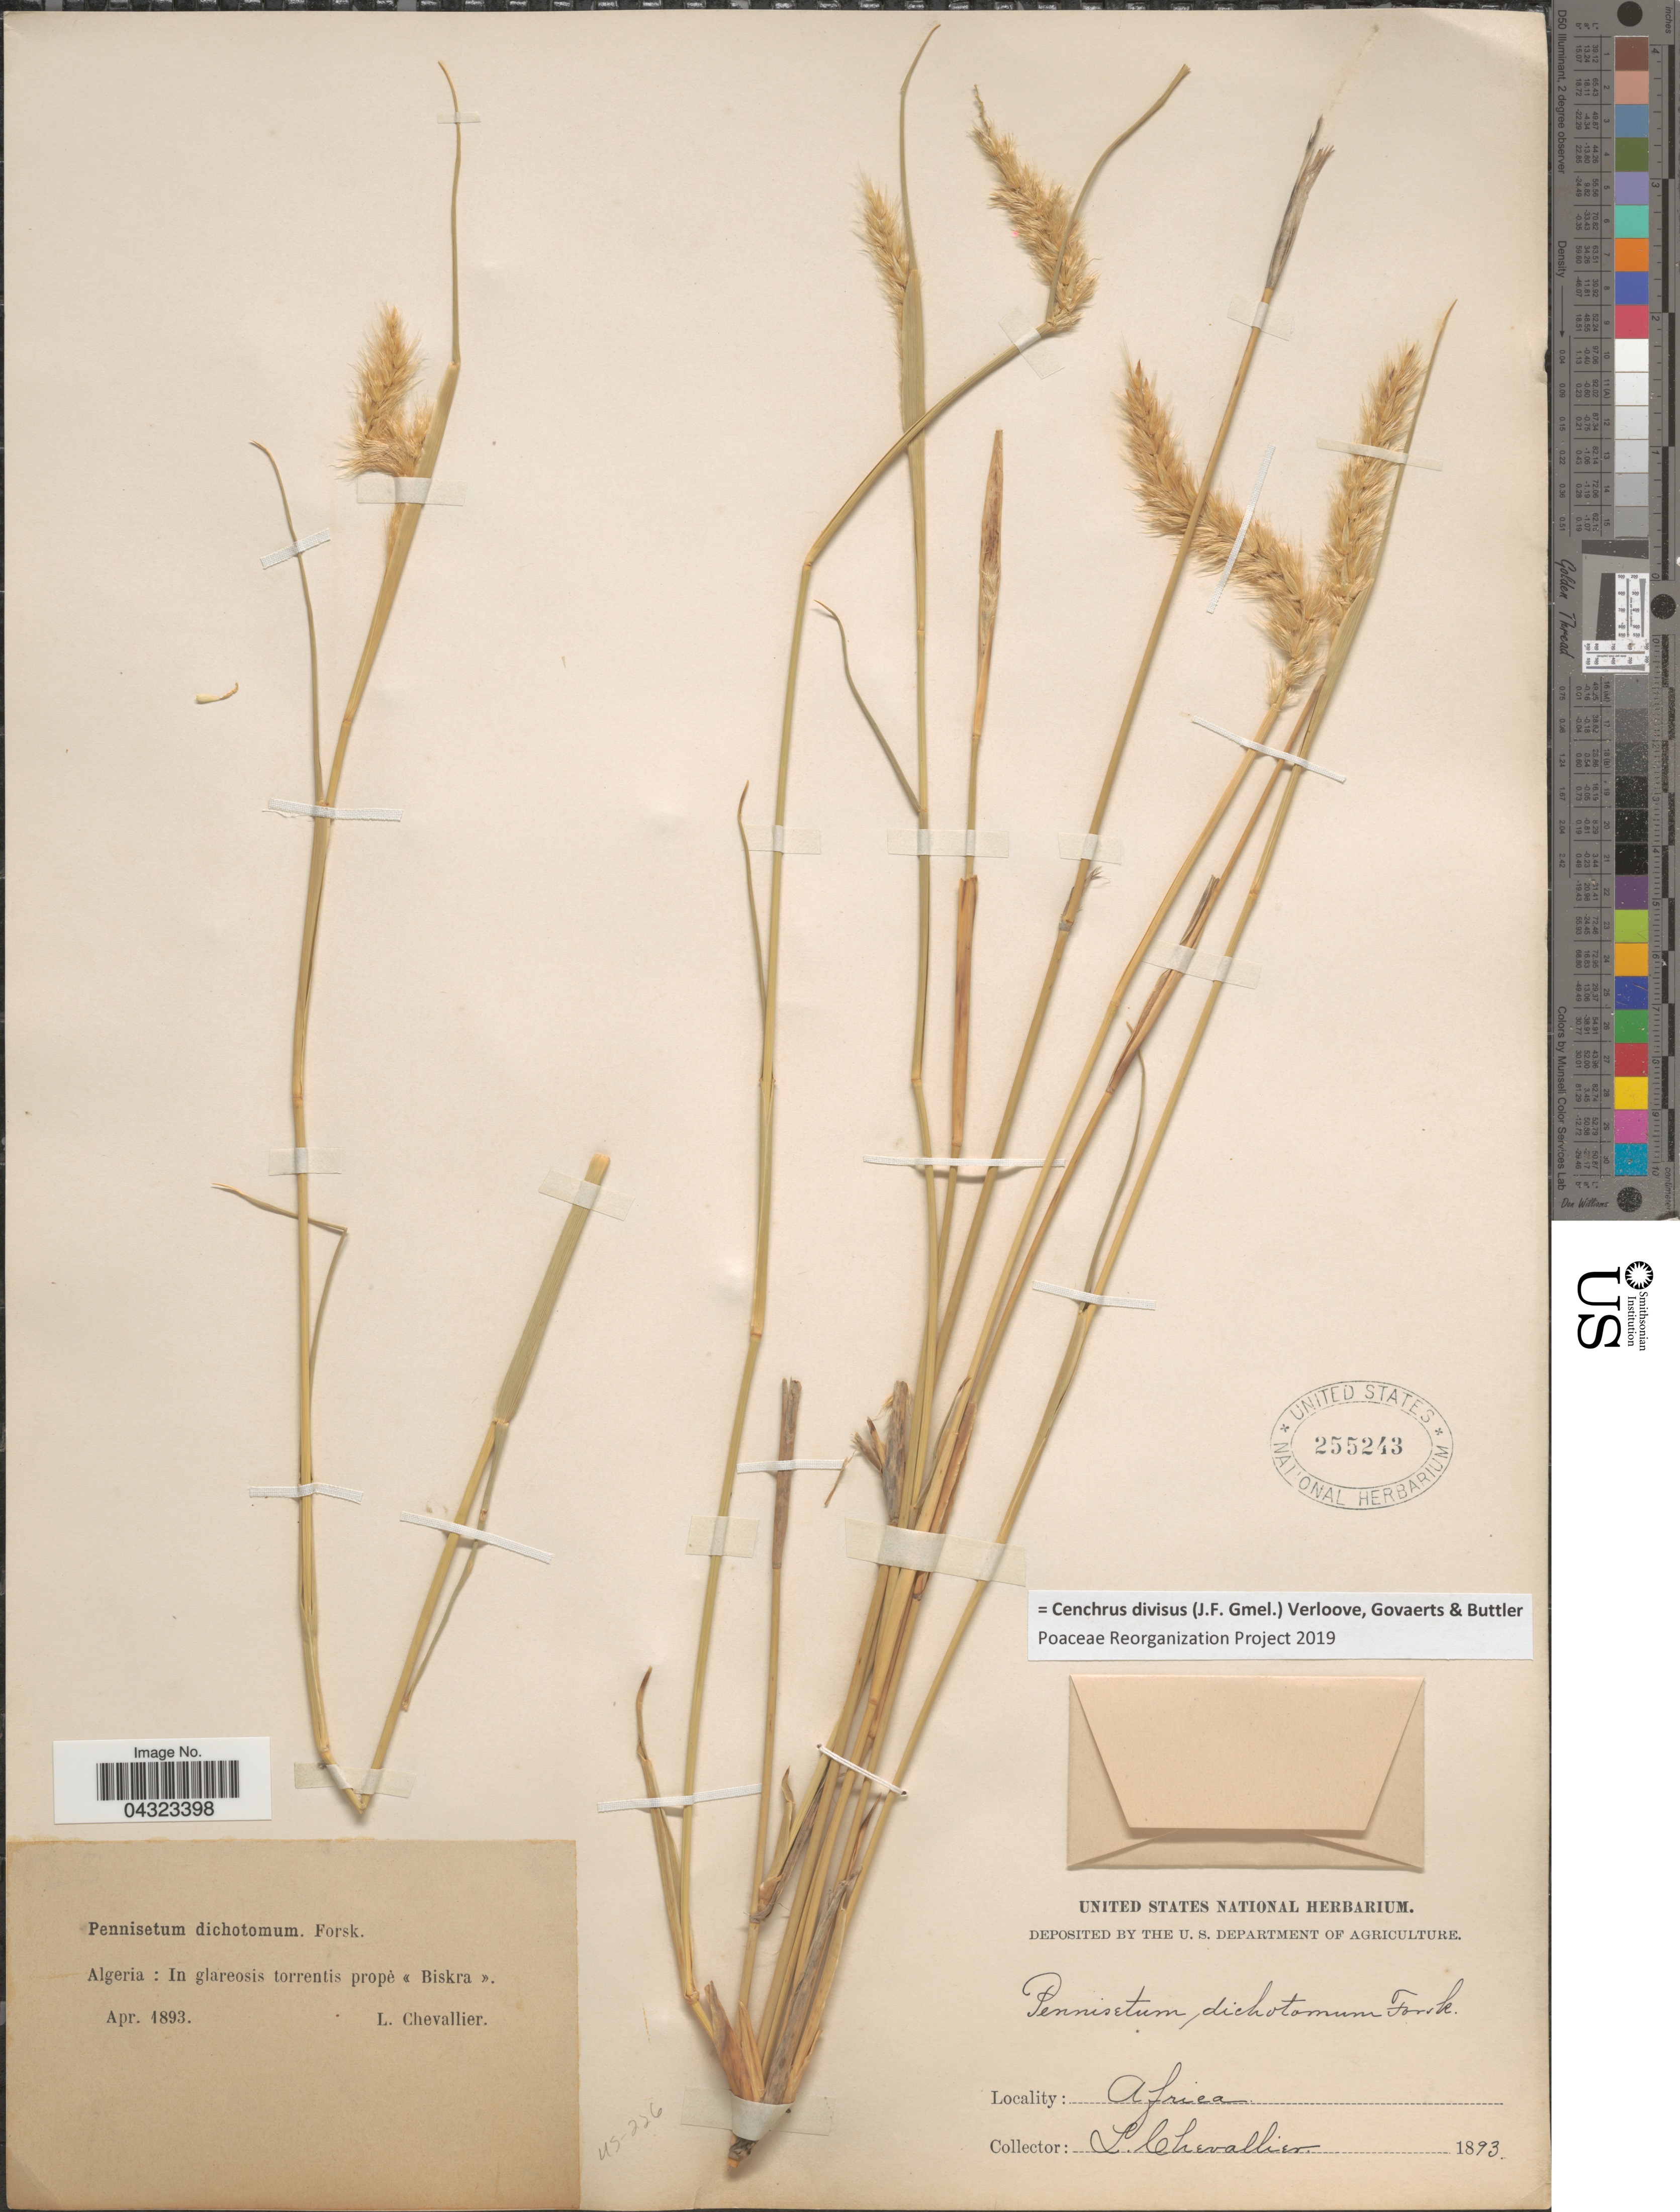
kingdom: Plantae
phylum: Tracheophyta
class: Liliopsida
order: Poales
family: Poaceae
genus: Cenchrus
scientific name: Cenchrus divisus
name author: (J.F. Gmel.) Verloove et al.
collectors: L. Chevallier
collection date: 1893-04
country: Algeria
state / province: Biskra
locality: In glareosis torrentis prope « Biskra ».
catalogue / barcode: US 255243